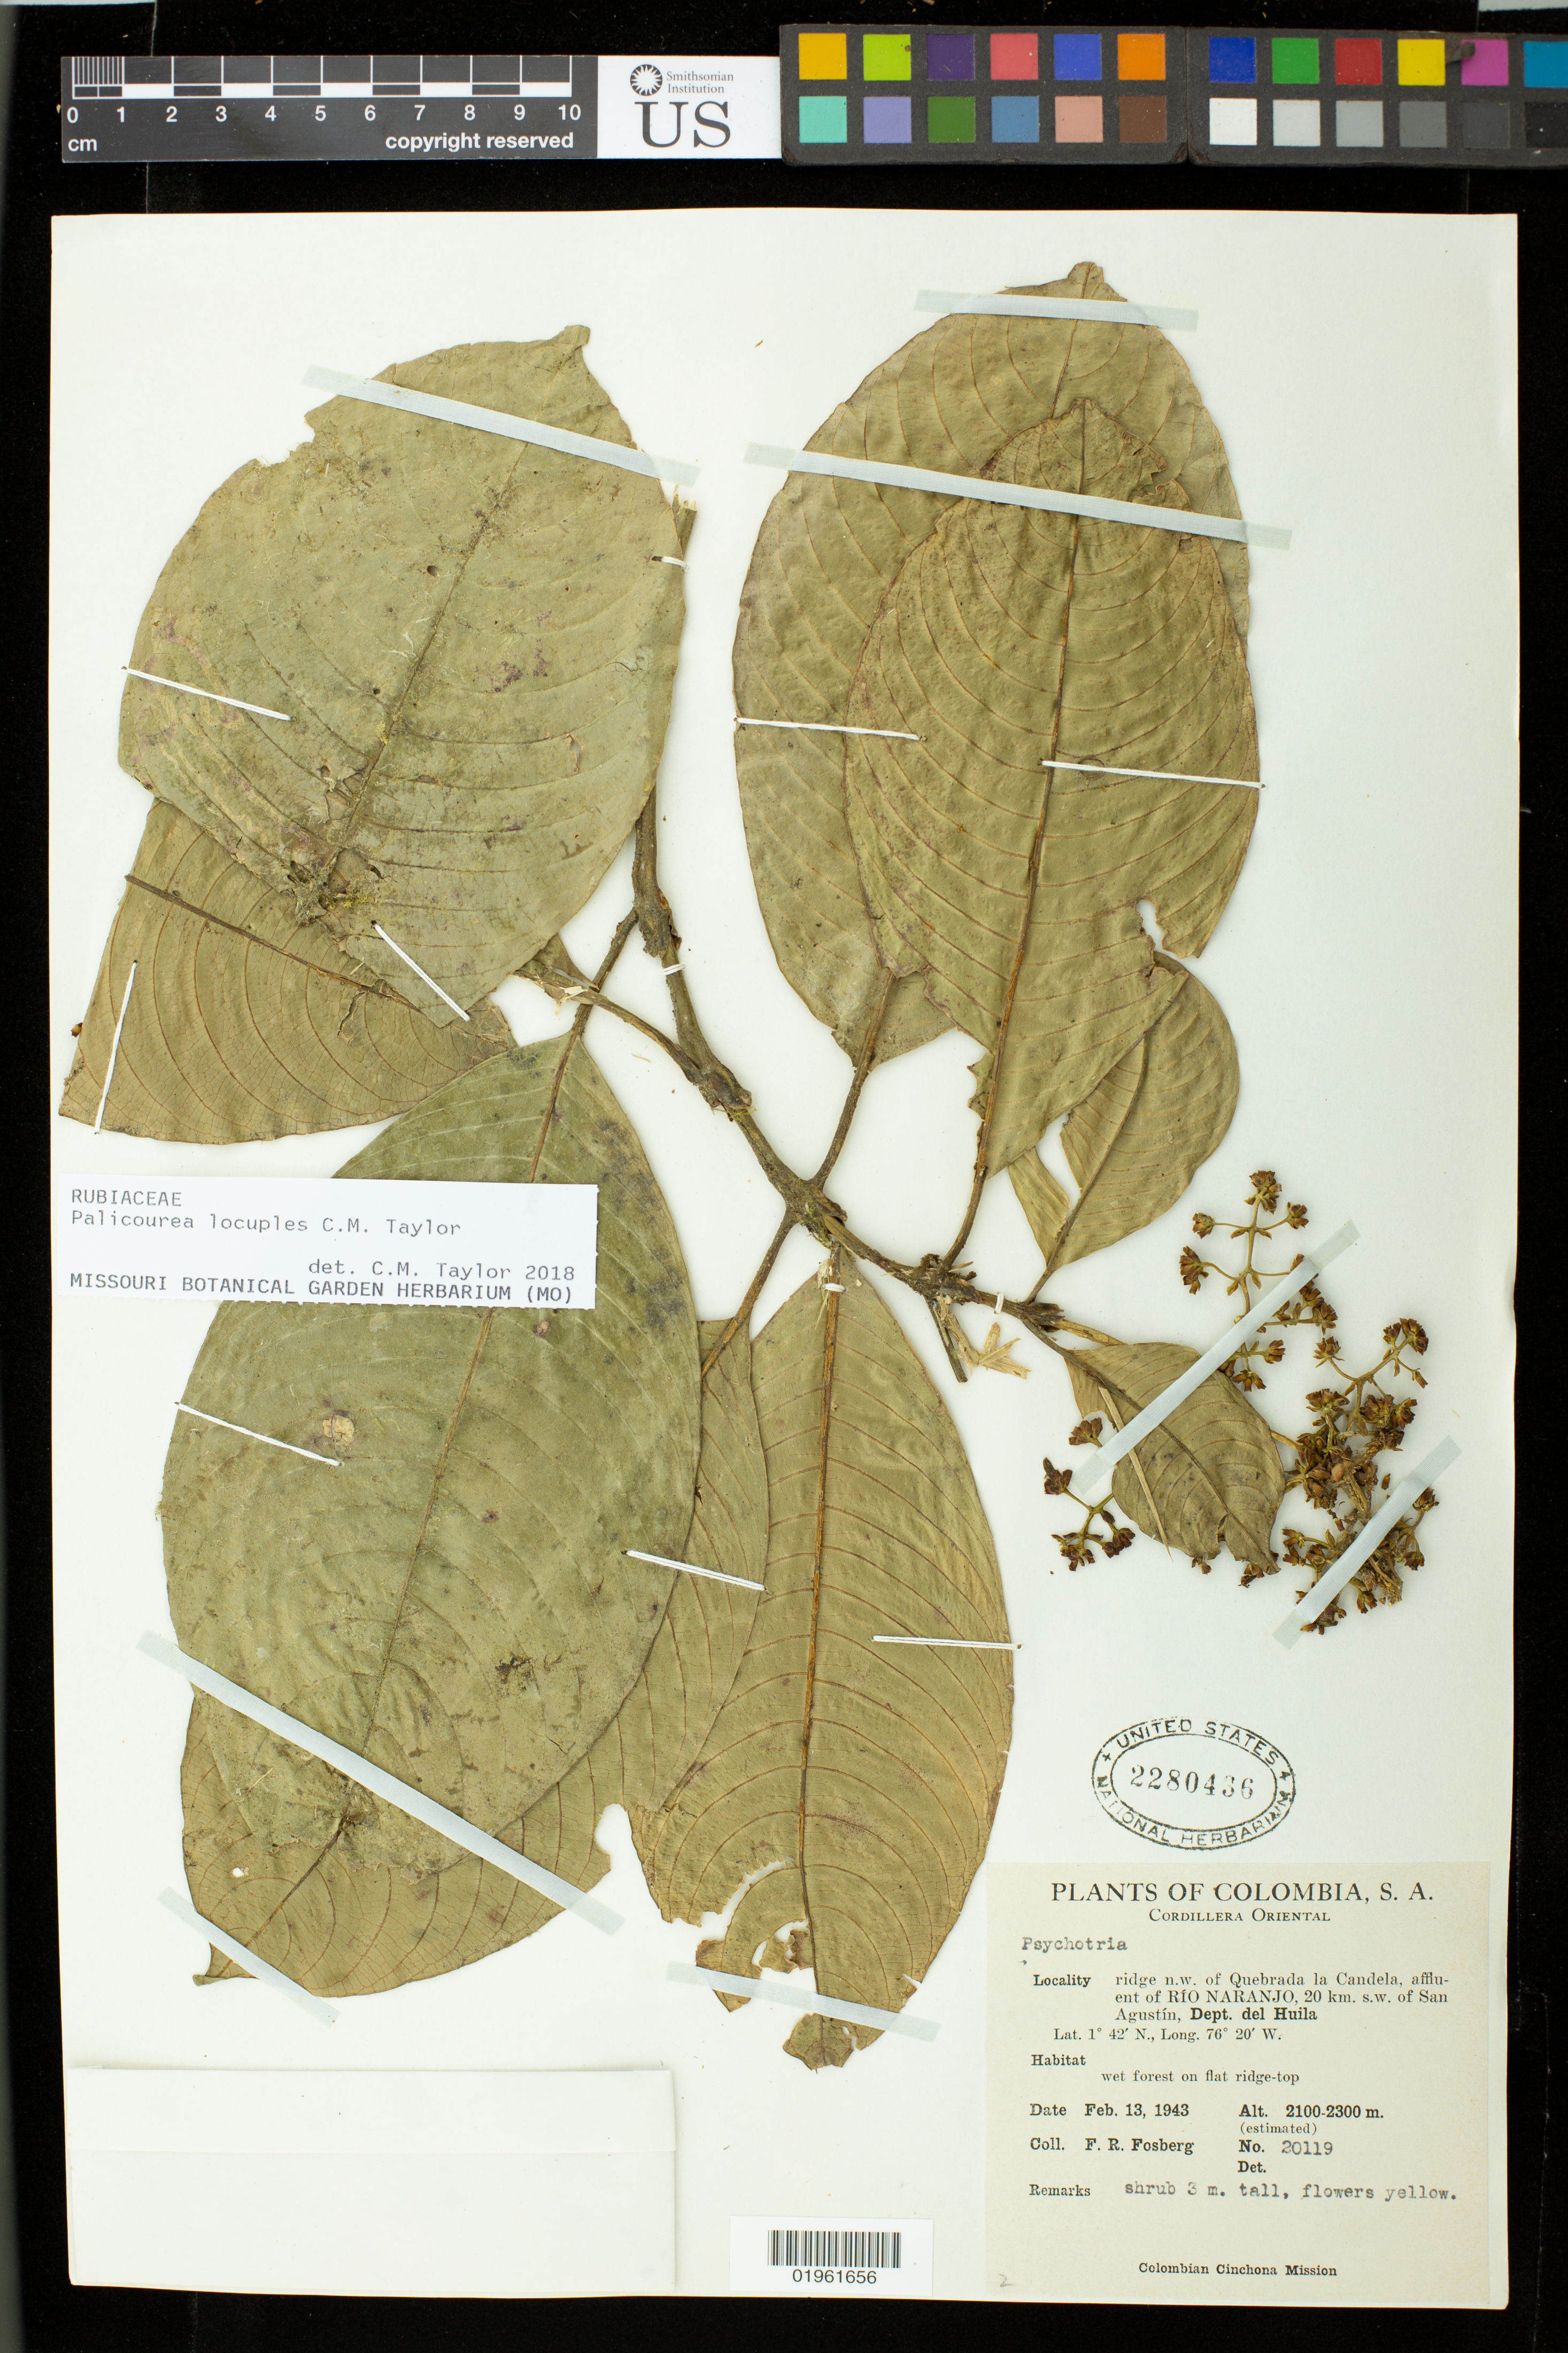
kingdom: Plantae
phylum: Tracheophyta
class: Magnoliopsida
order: Gentianales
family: Rubiaceae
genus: Palicourea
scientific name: Palicourea locuples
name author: C.M. Taylor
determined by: Taylor, Charlotte M.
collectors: F. R. Fosberg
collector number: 20119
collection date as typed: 13 Feb 1943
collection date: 1943-02-13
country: Colombia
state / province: Huila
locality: Cordillera Oriental, ridge NW of Quebrada la Candela, affluent of Rio Naranjo, 20 km SW of San Agustin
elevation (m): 2100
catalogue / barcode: US 2280436